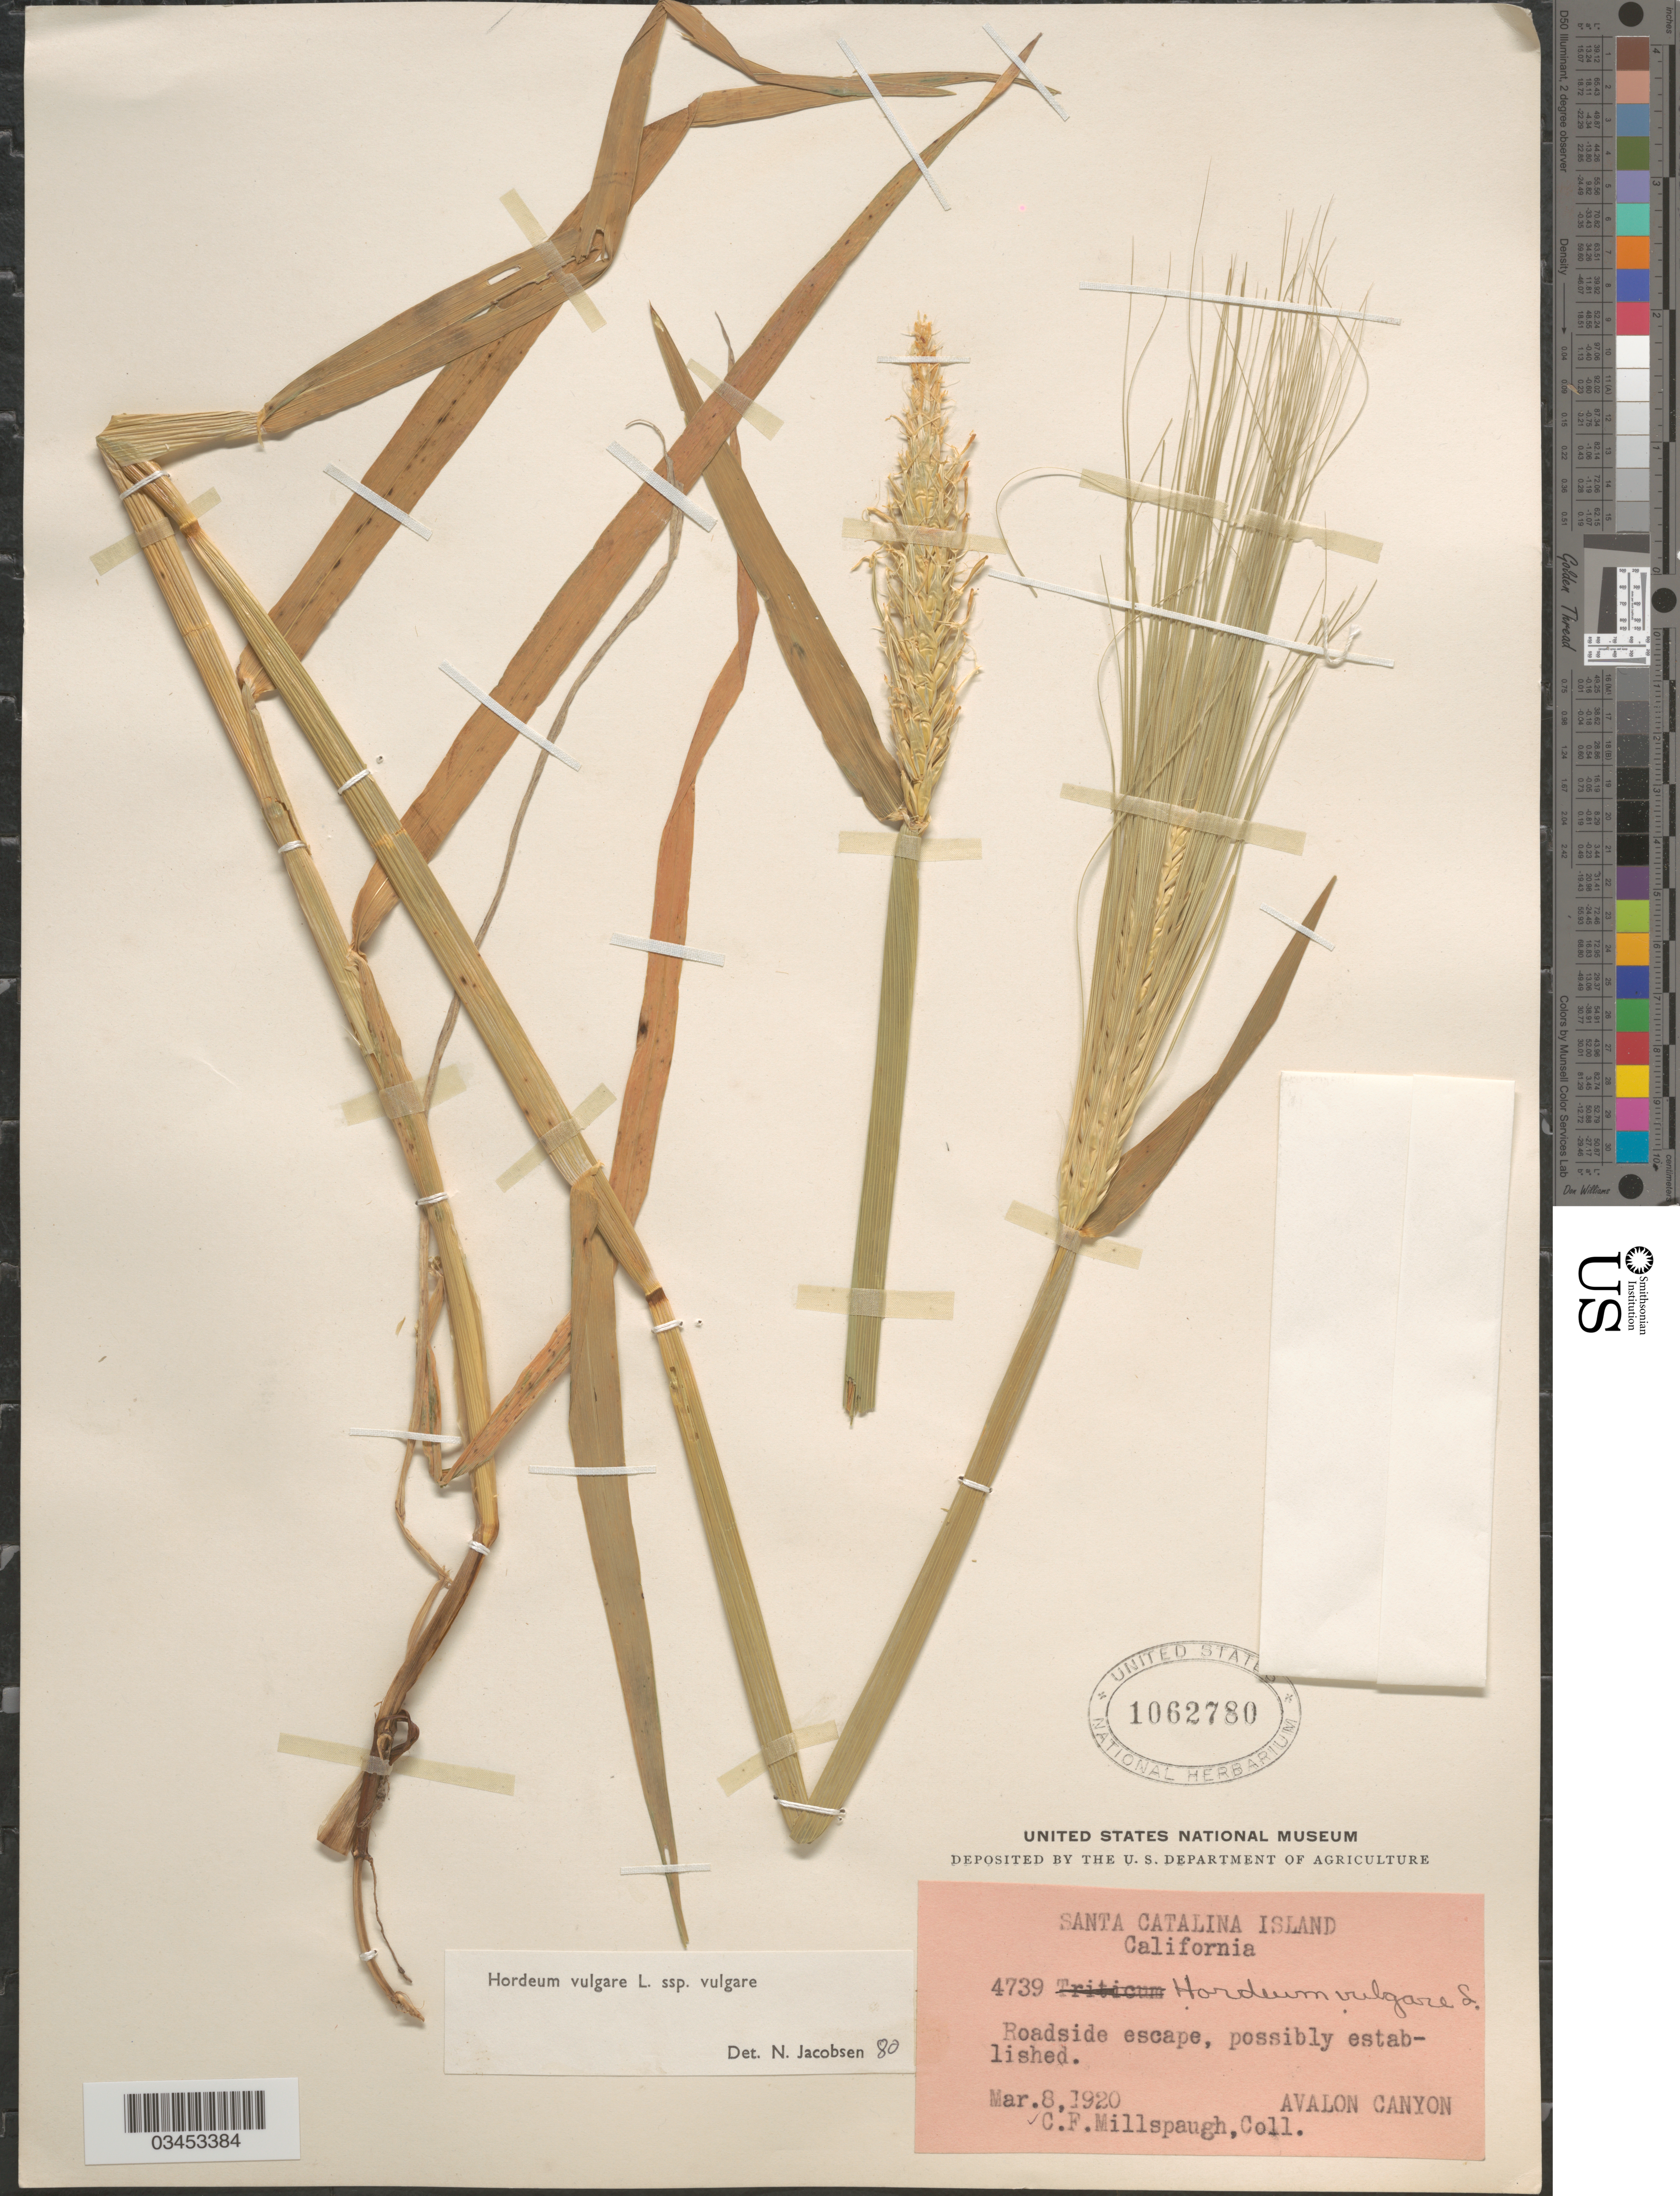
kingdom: Plantae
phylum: Tracheophyta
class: Liliopsida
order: Poales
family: Poaceae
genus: Hordeum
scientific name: Hordeum vulgare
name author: L.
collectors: C. F. Millspaugh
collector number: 4739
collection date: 1920-03-08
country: United States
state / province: California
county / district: Los Angeles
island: Santa Catalina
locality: Santa Catalina Island. Avalon Canyon.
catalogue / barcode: US 1062780